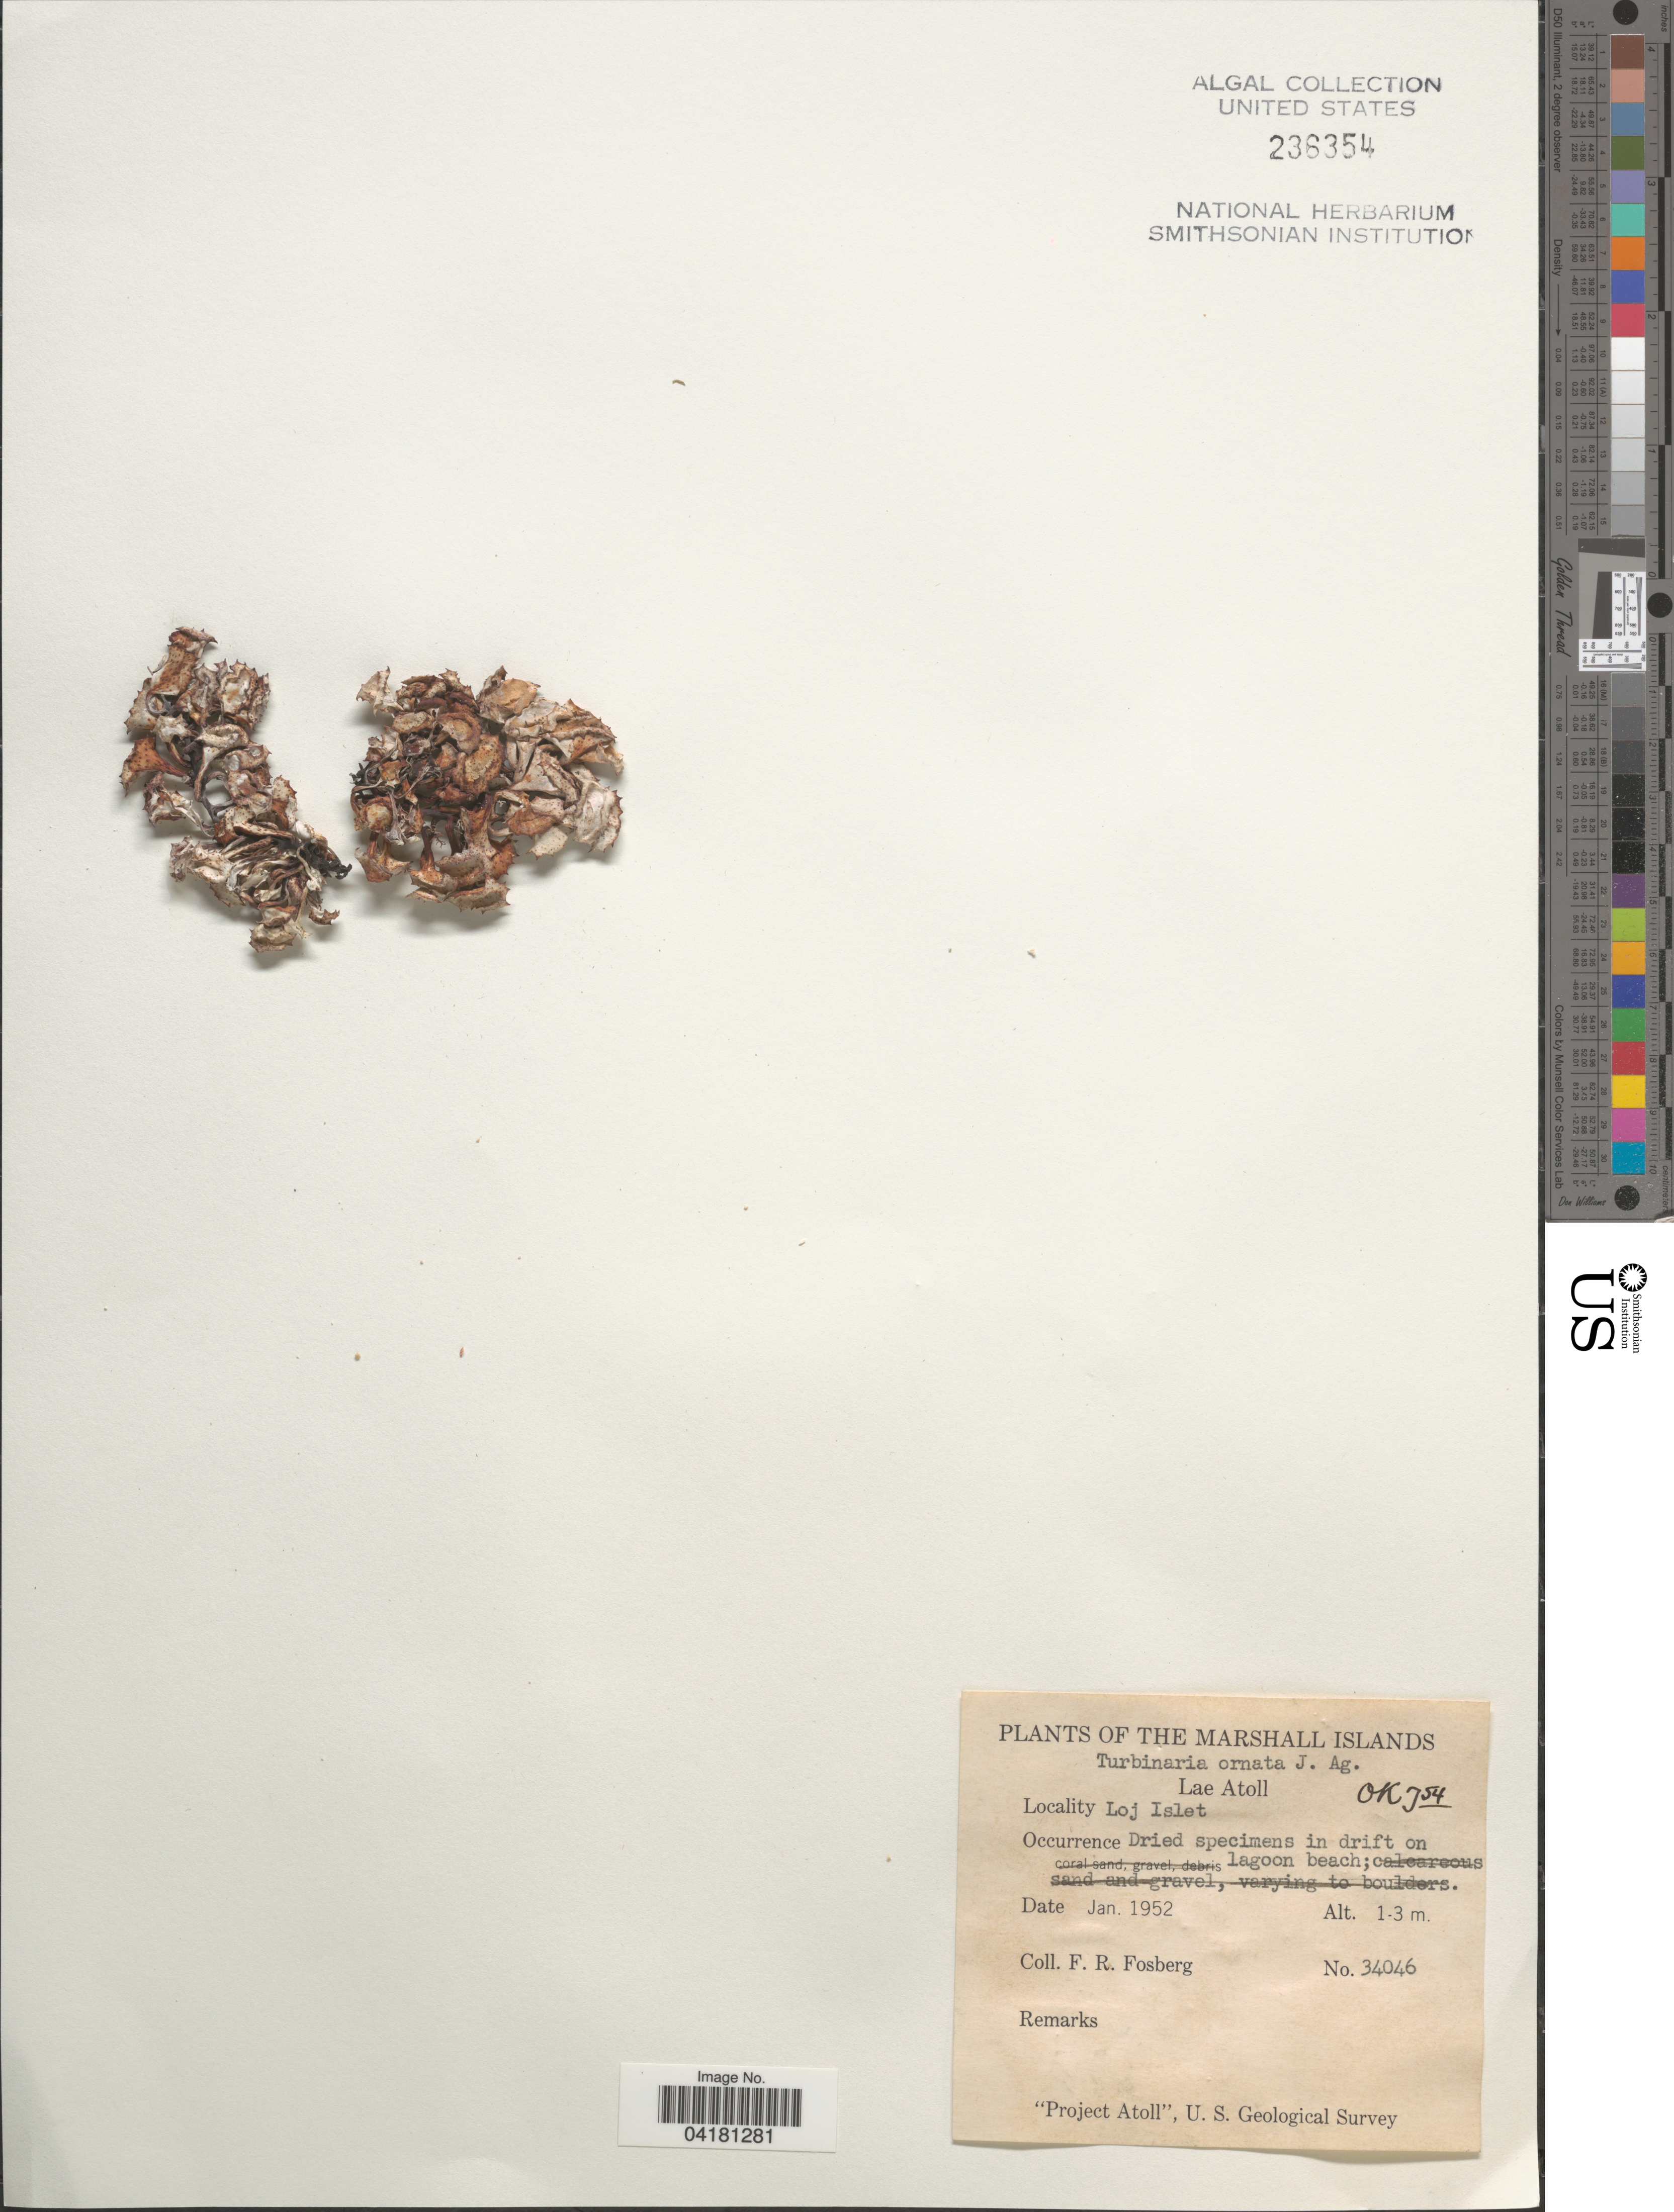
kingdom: Chromista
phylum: Ochrophyta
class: Phaeophyceae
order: Fucales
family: Sargassaceae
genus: Turbinaria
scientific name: Turbinaria ornata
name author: (Turner) J. Agardh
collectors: F. R. Fosberg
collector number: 34046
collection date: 1952-01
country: Marshall Islands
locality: Lae Atoll. Loj Islet. "Project Atoll", U. S. Geological Survey.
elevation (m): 1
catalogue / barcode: US 236354